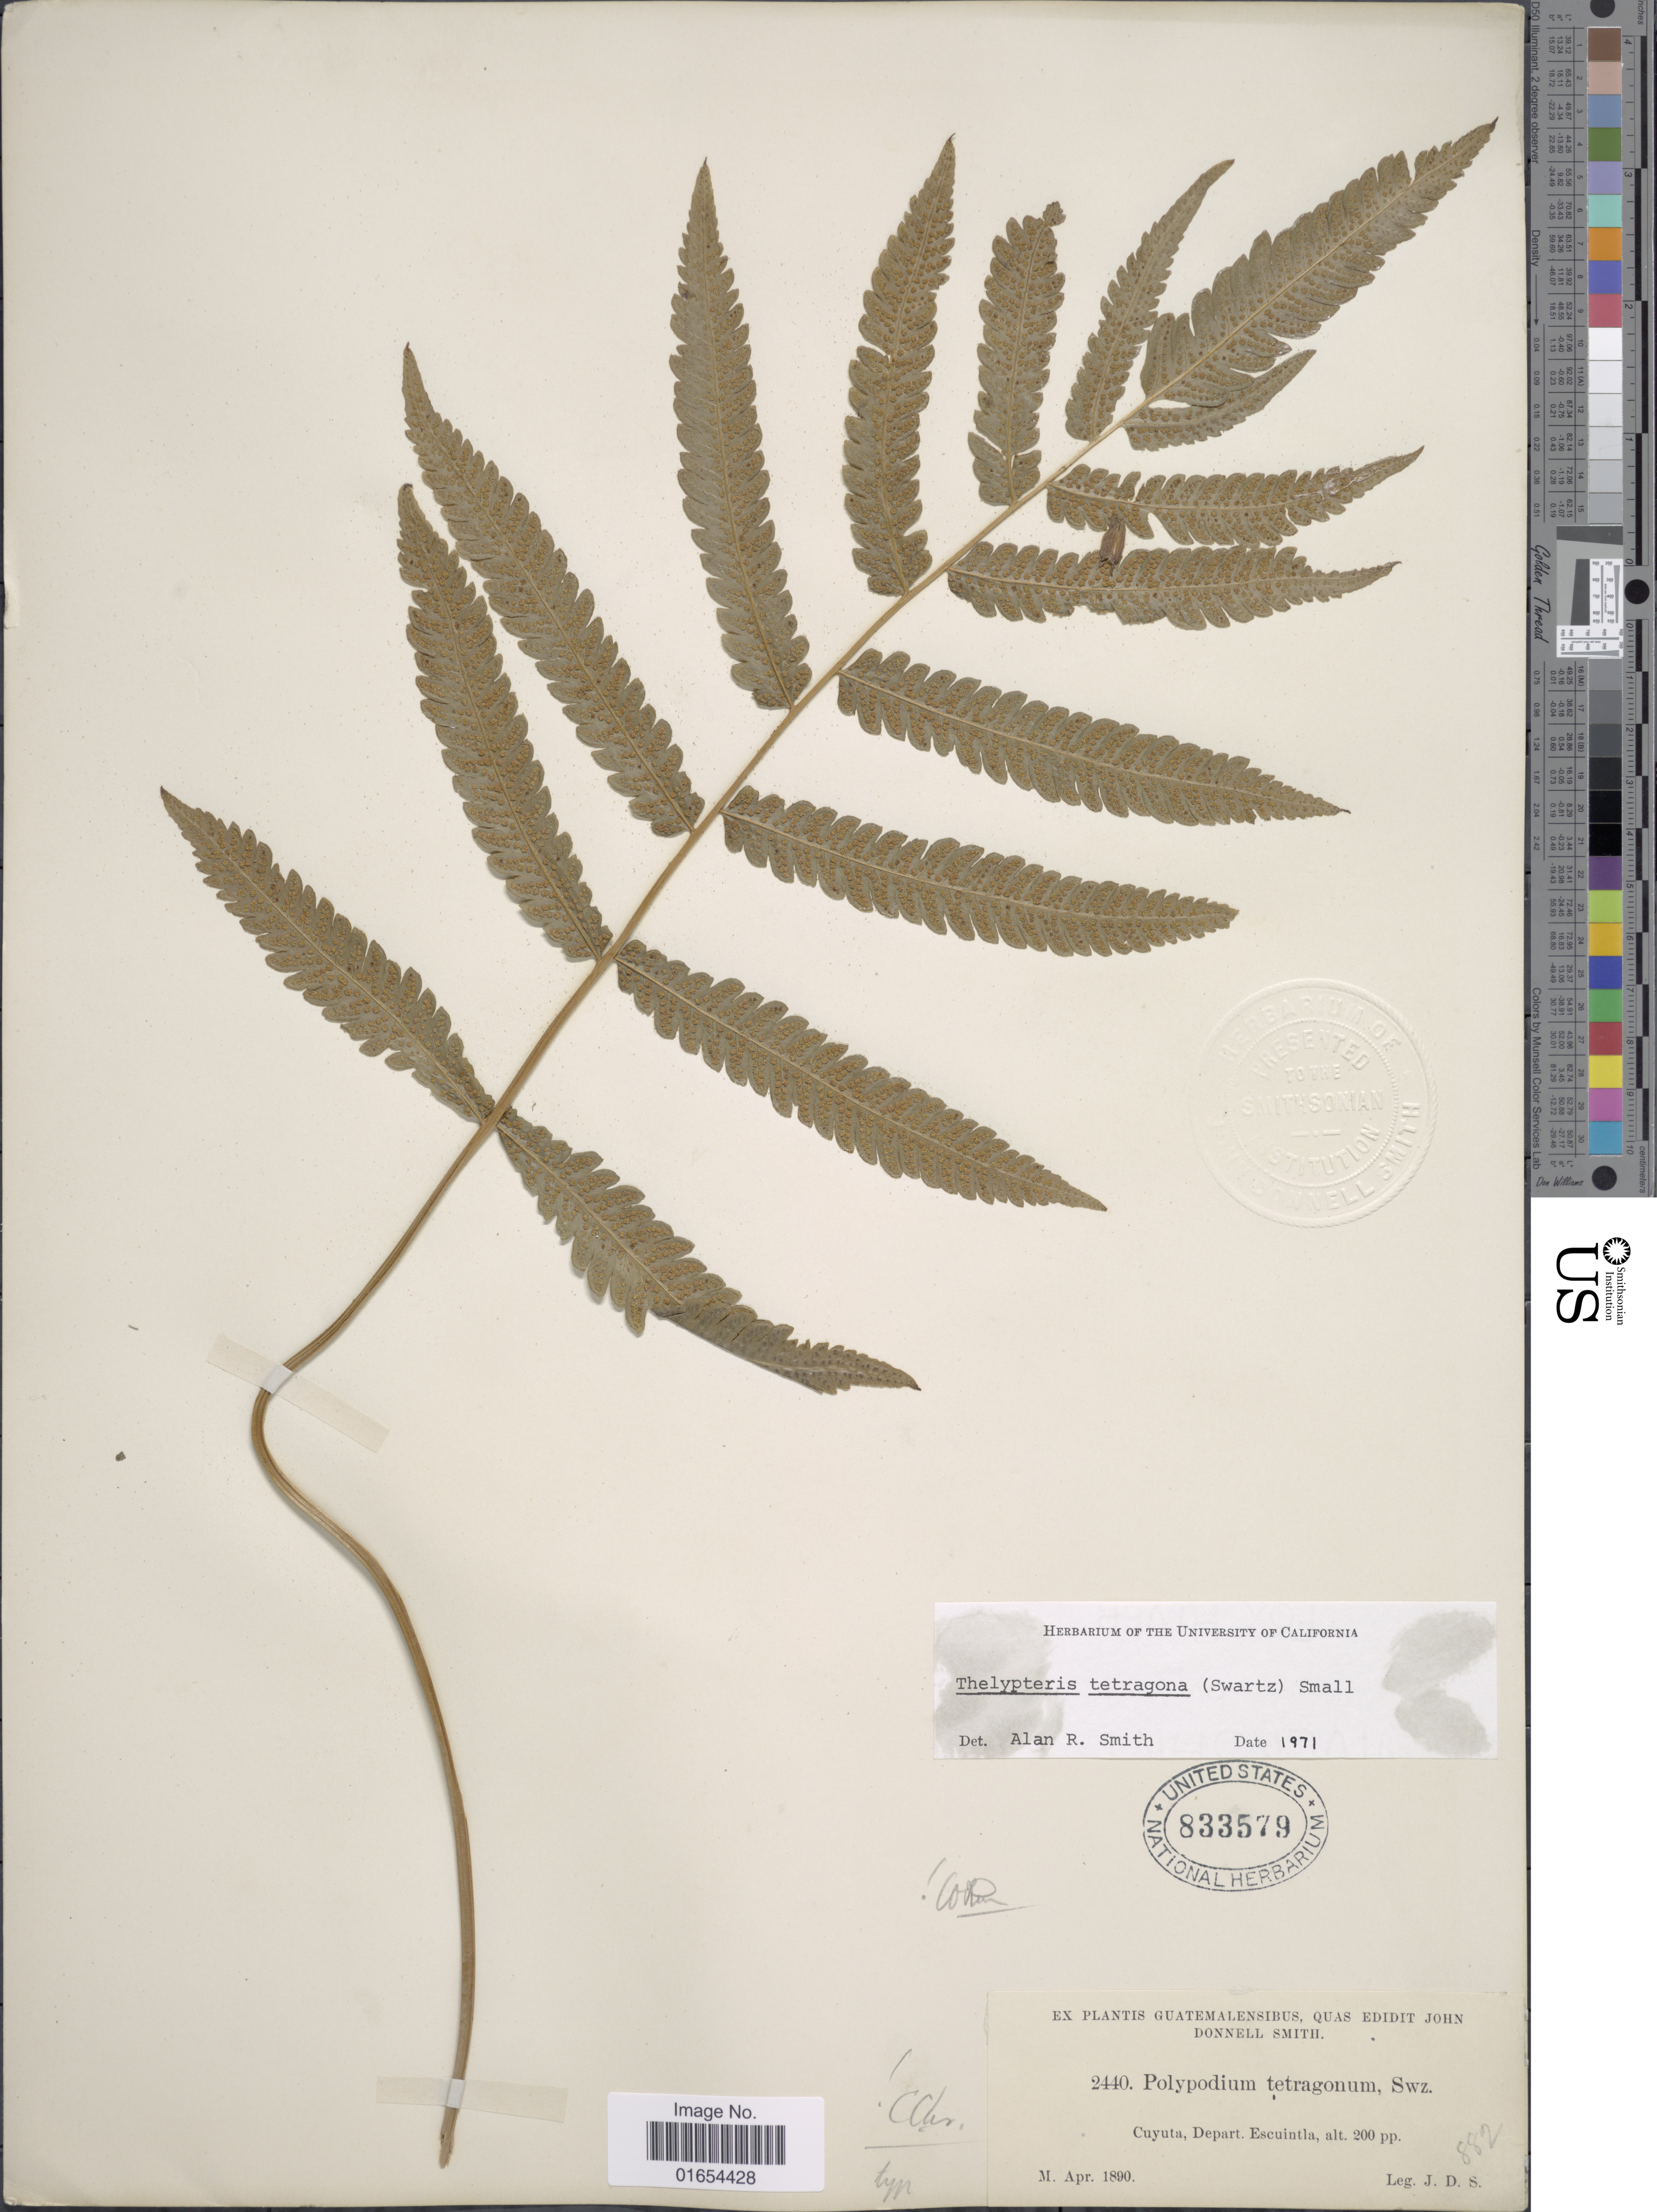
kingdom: Plantae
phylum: Tracheophyta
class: Polypodiopsida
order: Polypodiales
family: Thelypteridaceae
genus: Goniopteris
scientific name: Goniopteris tetragona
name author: (C. Presl) Sw.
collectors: J. Donnell Smith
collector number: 2440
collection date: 1890-04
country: Guatemala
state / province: Escuintla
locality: Cuyuta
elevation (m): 61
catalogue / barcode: US 833579